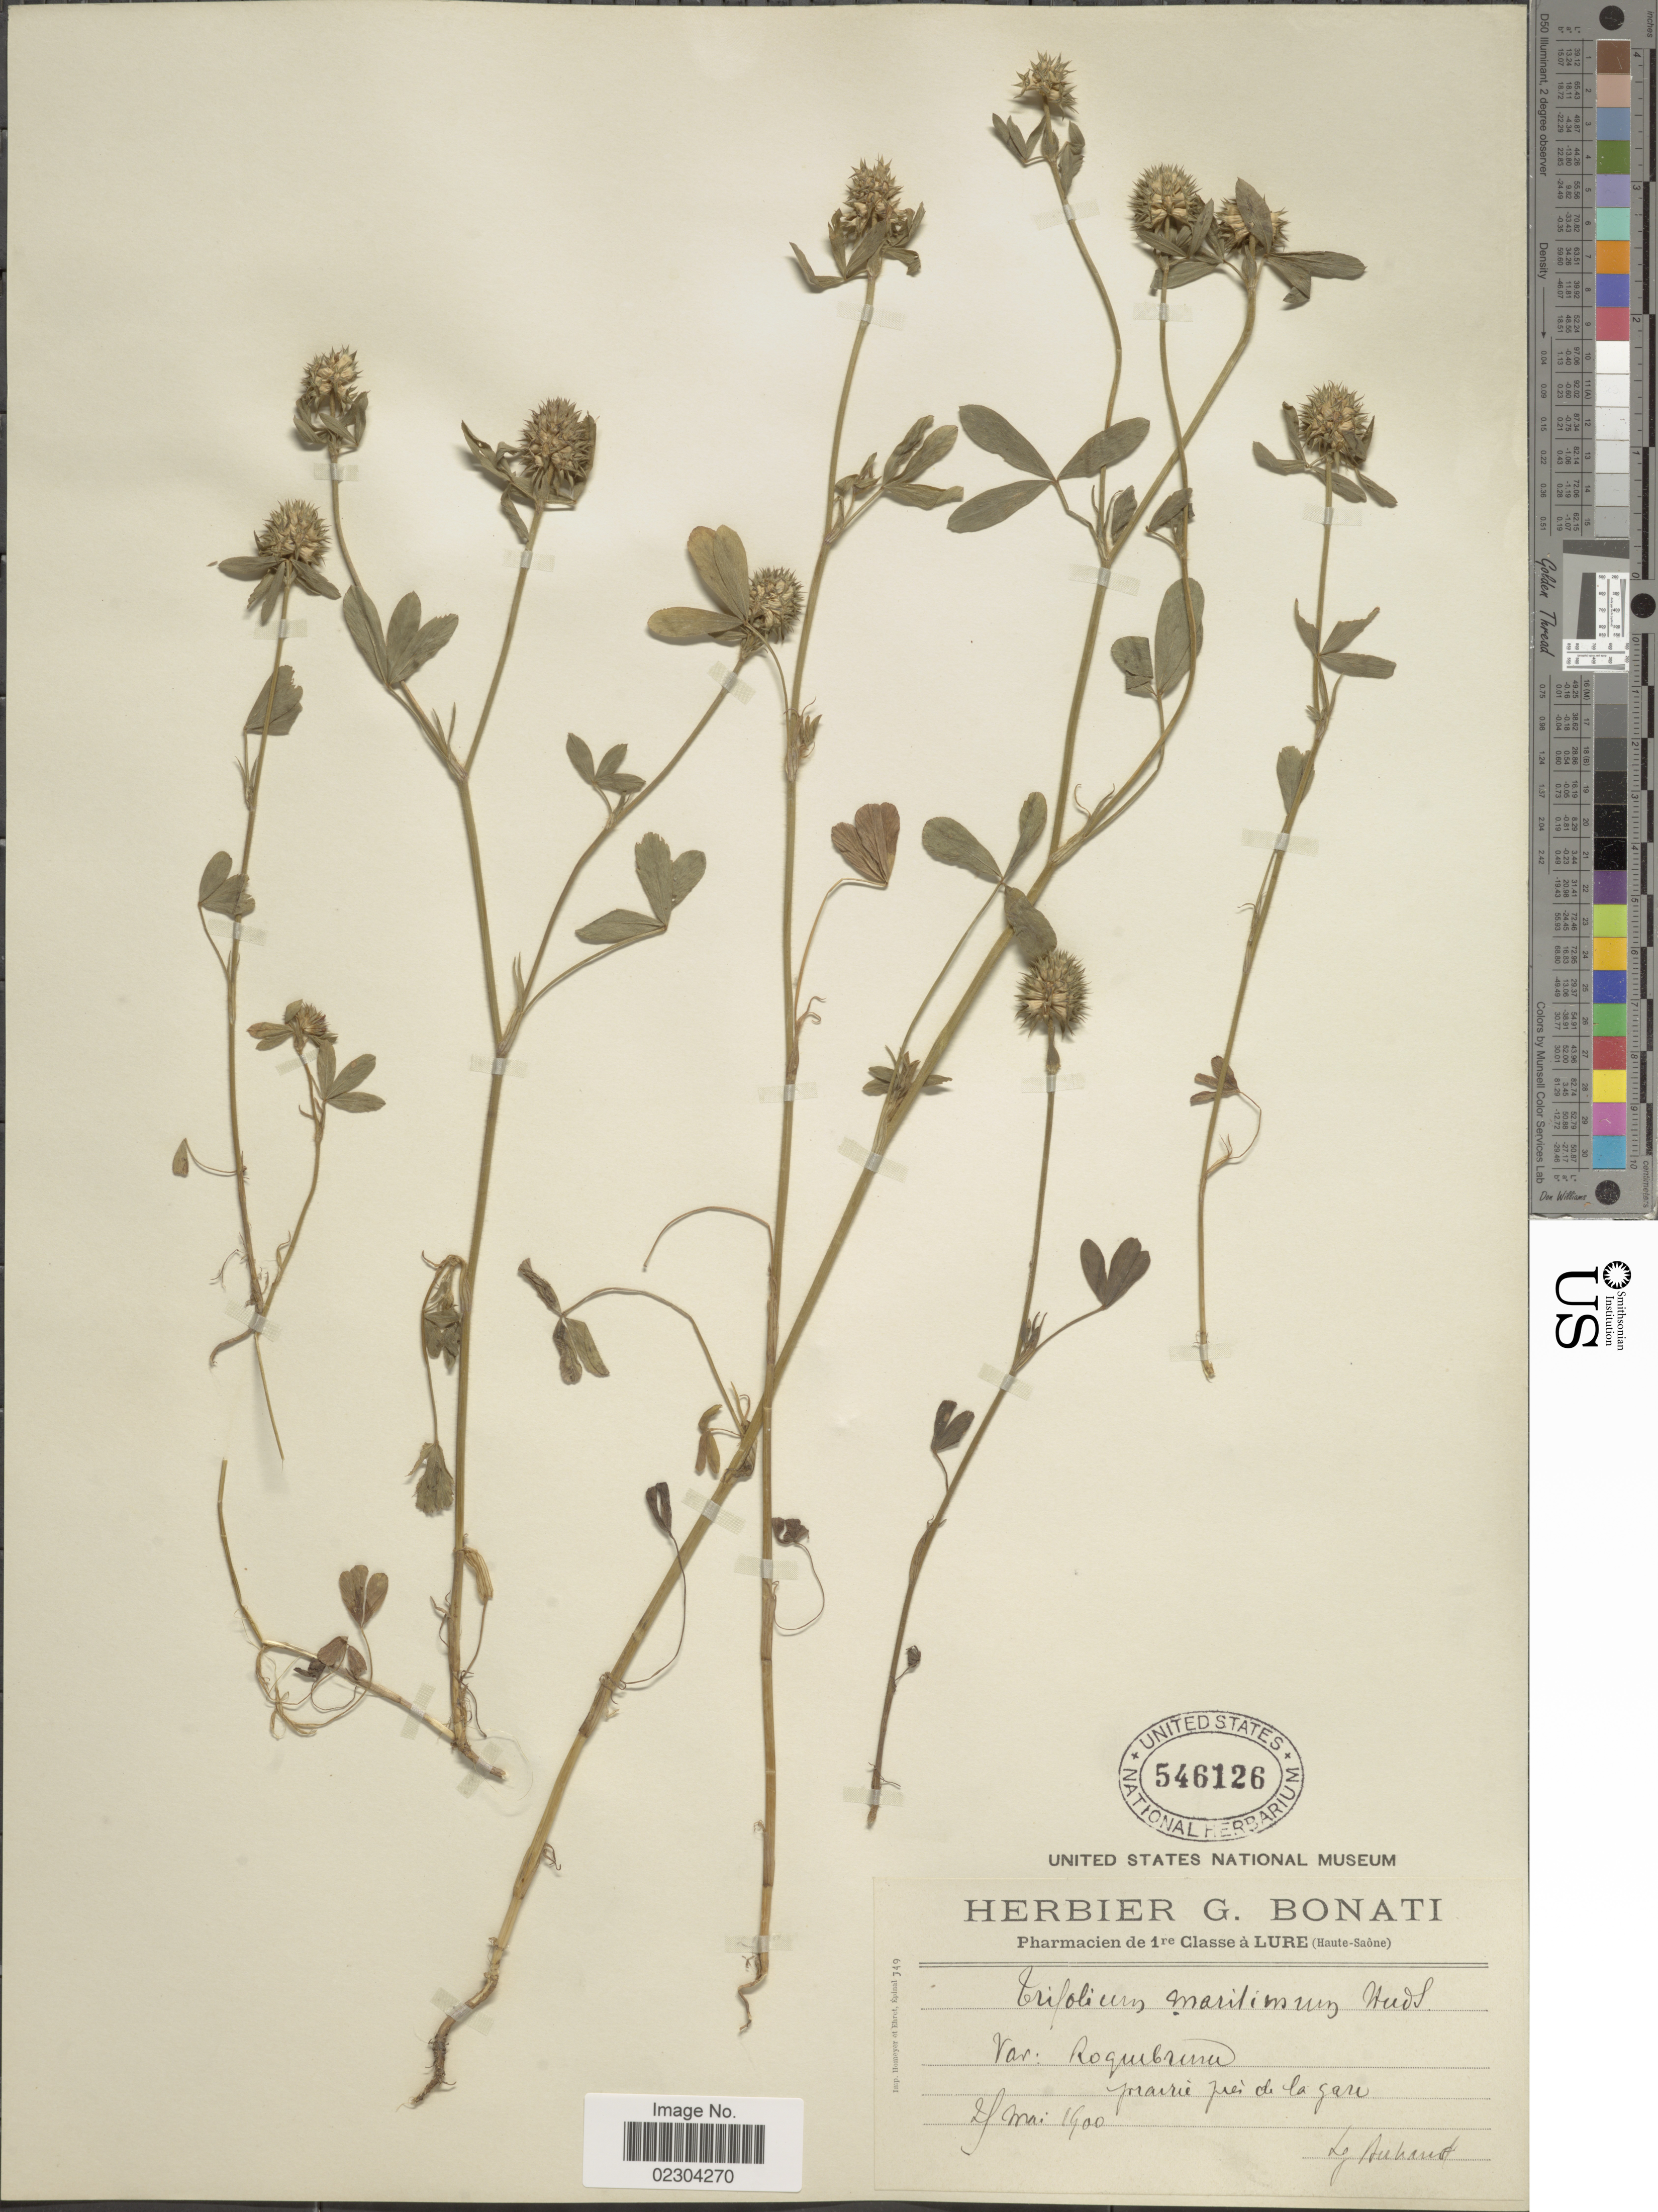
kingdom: Plantae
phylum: Tracheophyta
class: Magnoliopsida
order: Fabales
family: Fabaceae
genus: Trifolium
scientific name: Trifolium maritimum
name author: Huds.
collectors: C. Bertrand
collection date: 1900-05-29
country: France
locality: Var: Roquibruru prairie pres de la garo [interpreted]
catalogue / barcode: US 546126